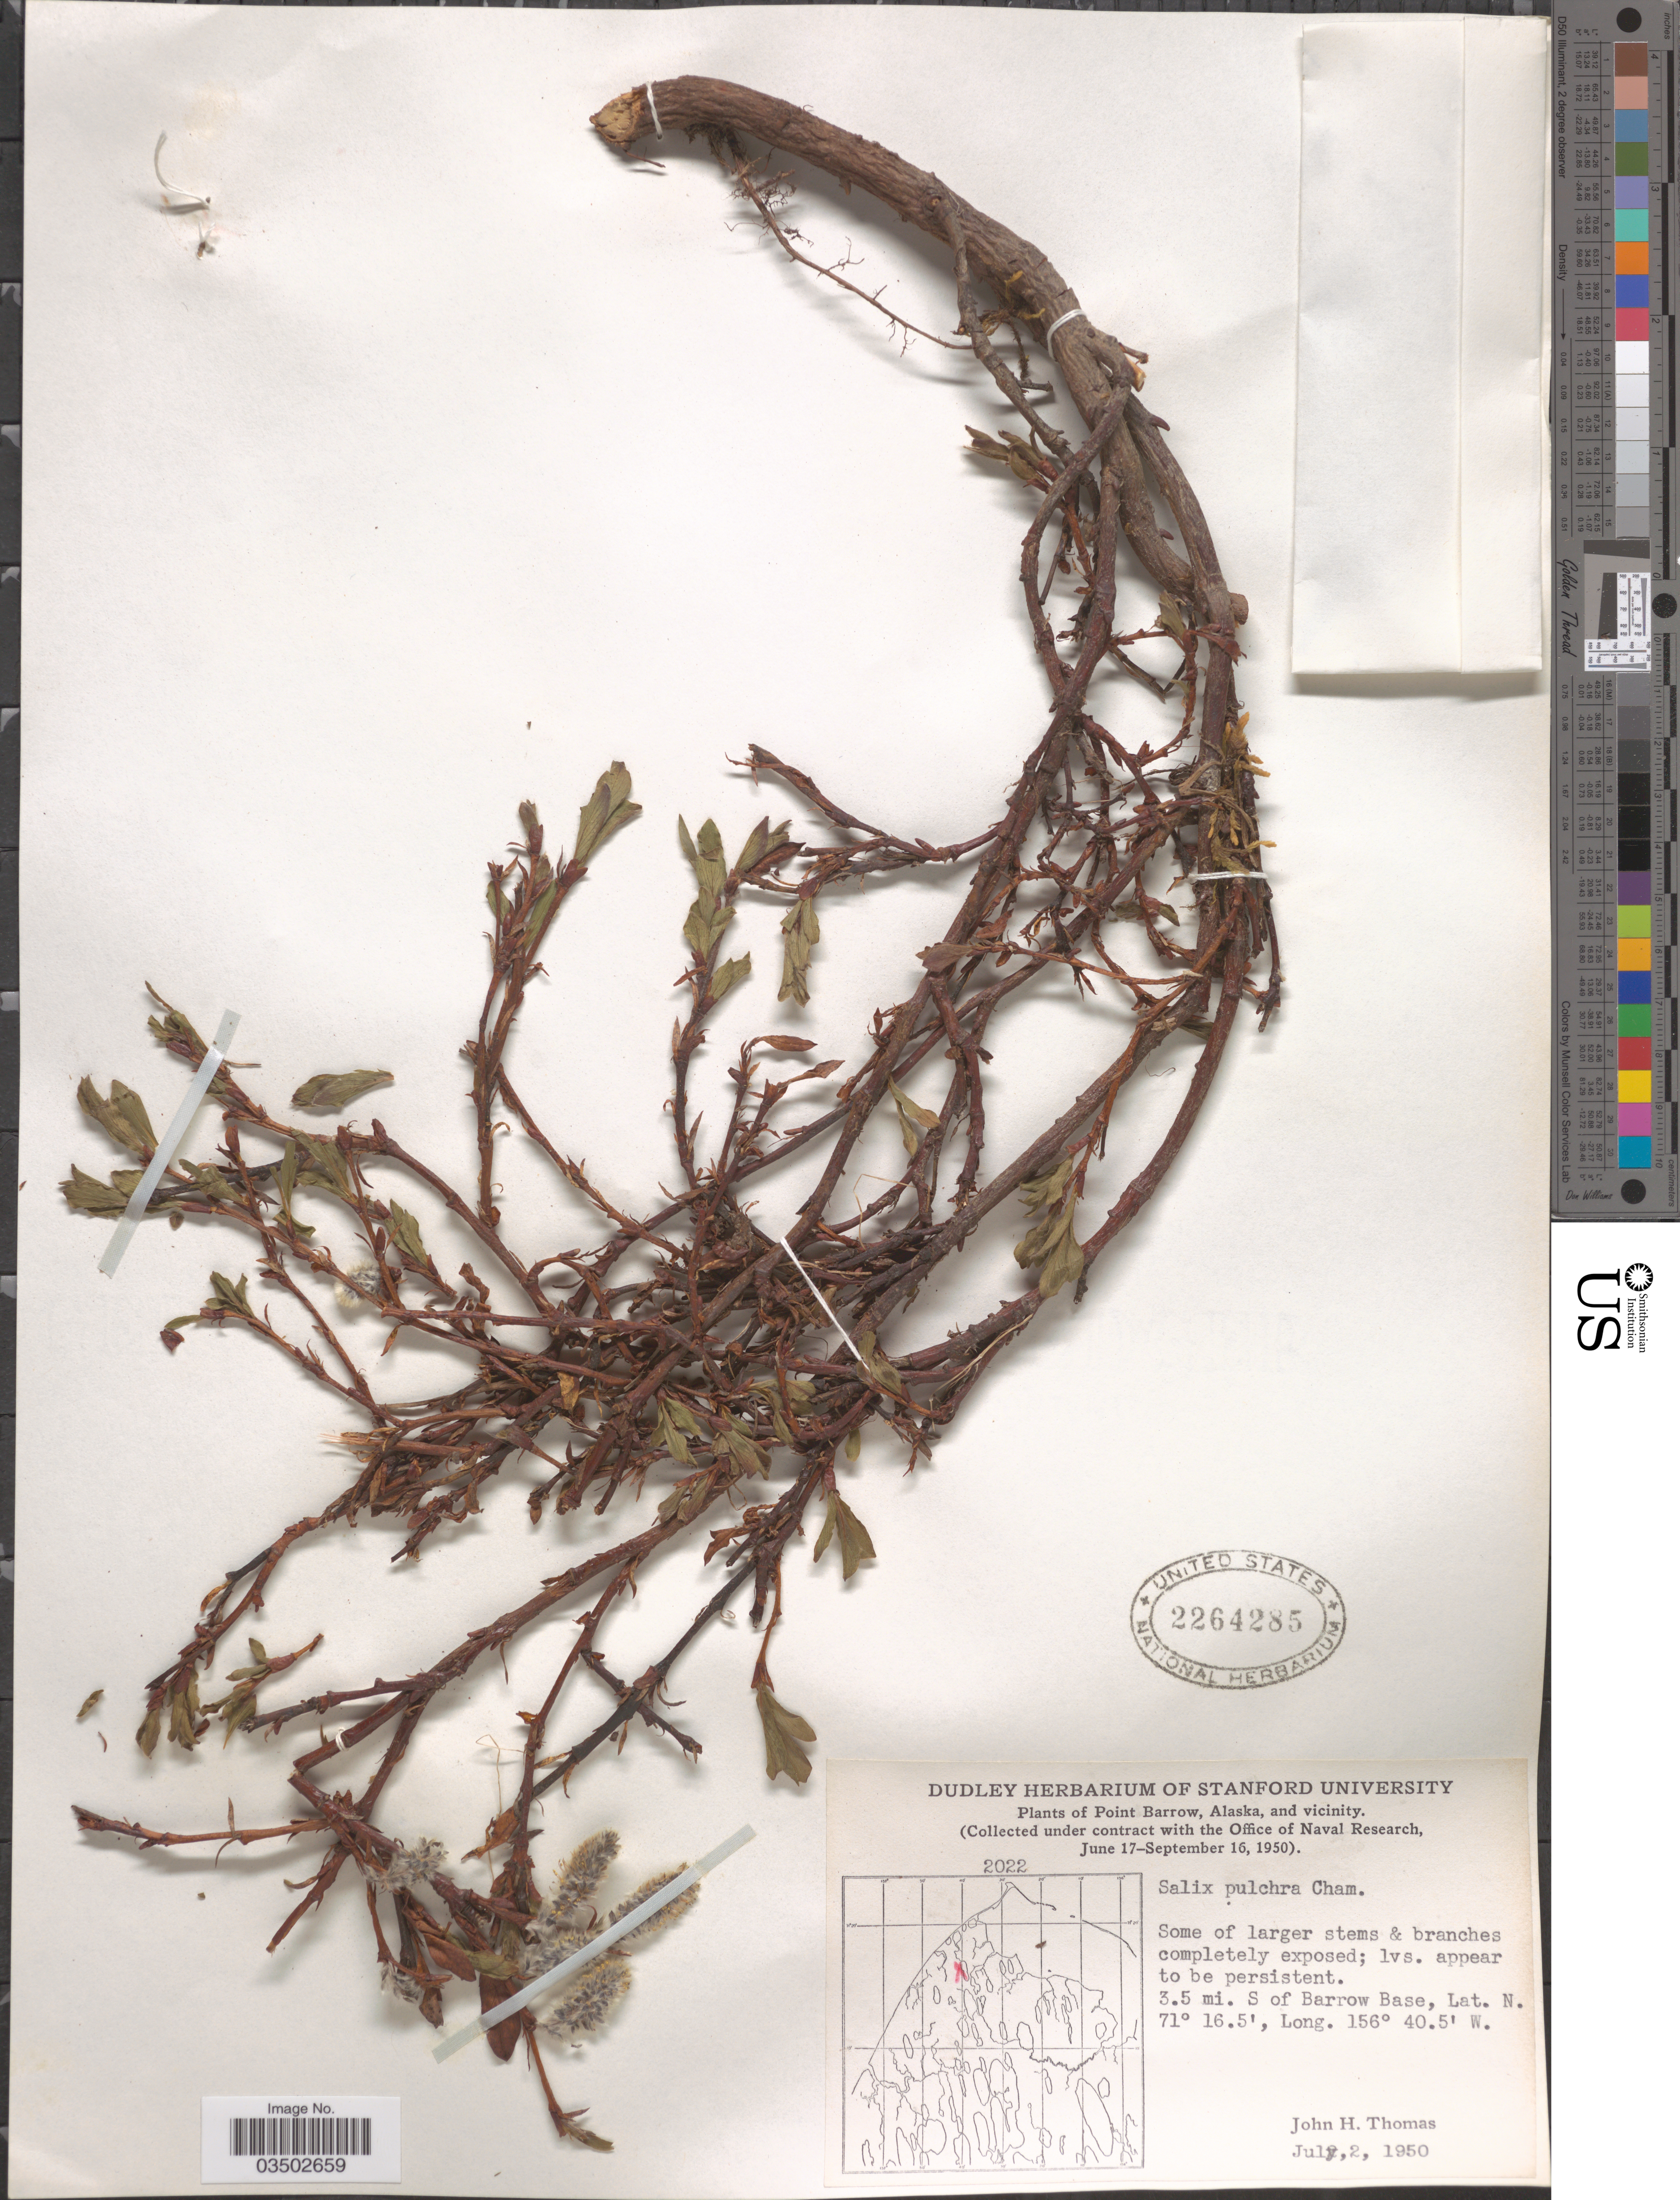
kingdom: Plantae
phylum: Tracheophyta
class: Magnoliopsida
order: Malpighiales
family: Salicaceae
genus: Salix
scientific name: Salix pulchra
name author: Cham.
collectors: J. H. Thomas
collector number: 2022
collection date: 1950-07-02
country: United States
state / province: Alaska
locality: Point Barrow, Alaska, and vicinity. 3.5 mi. S of Barrow Base.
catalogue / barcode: US 2264285